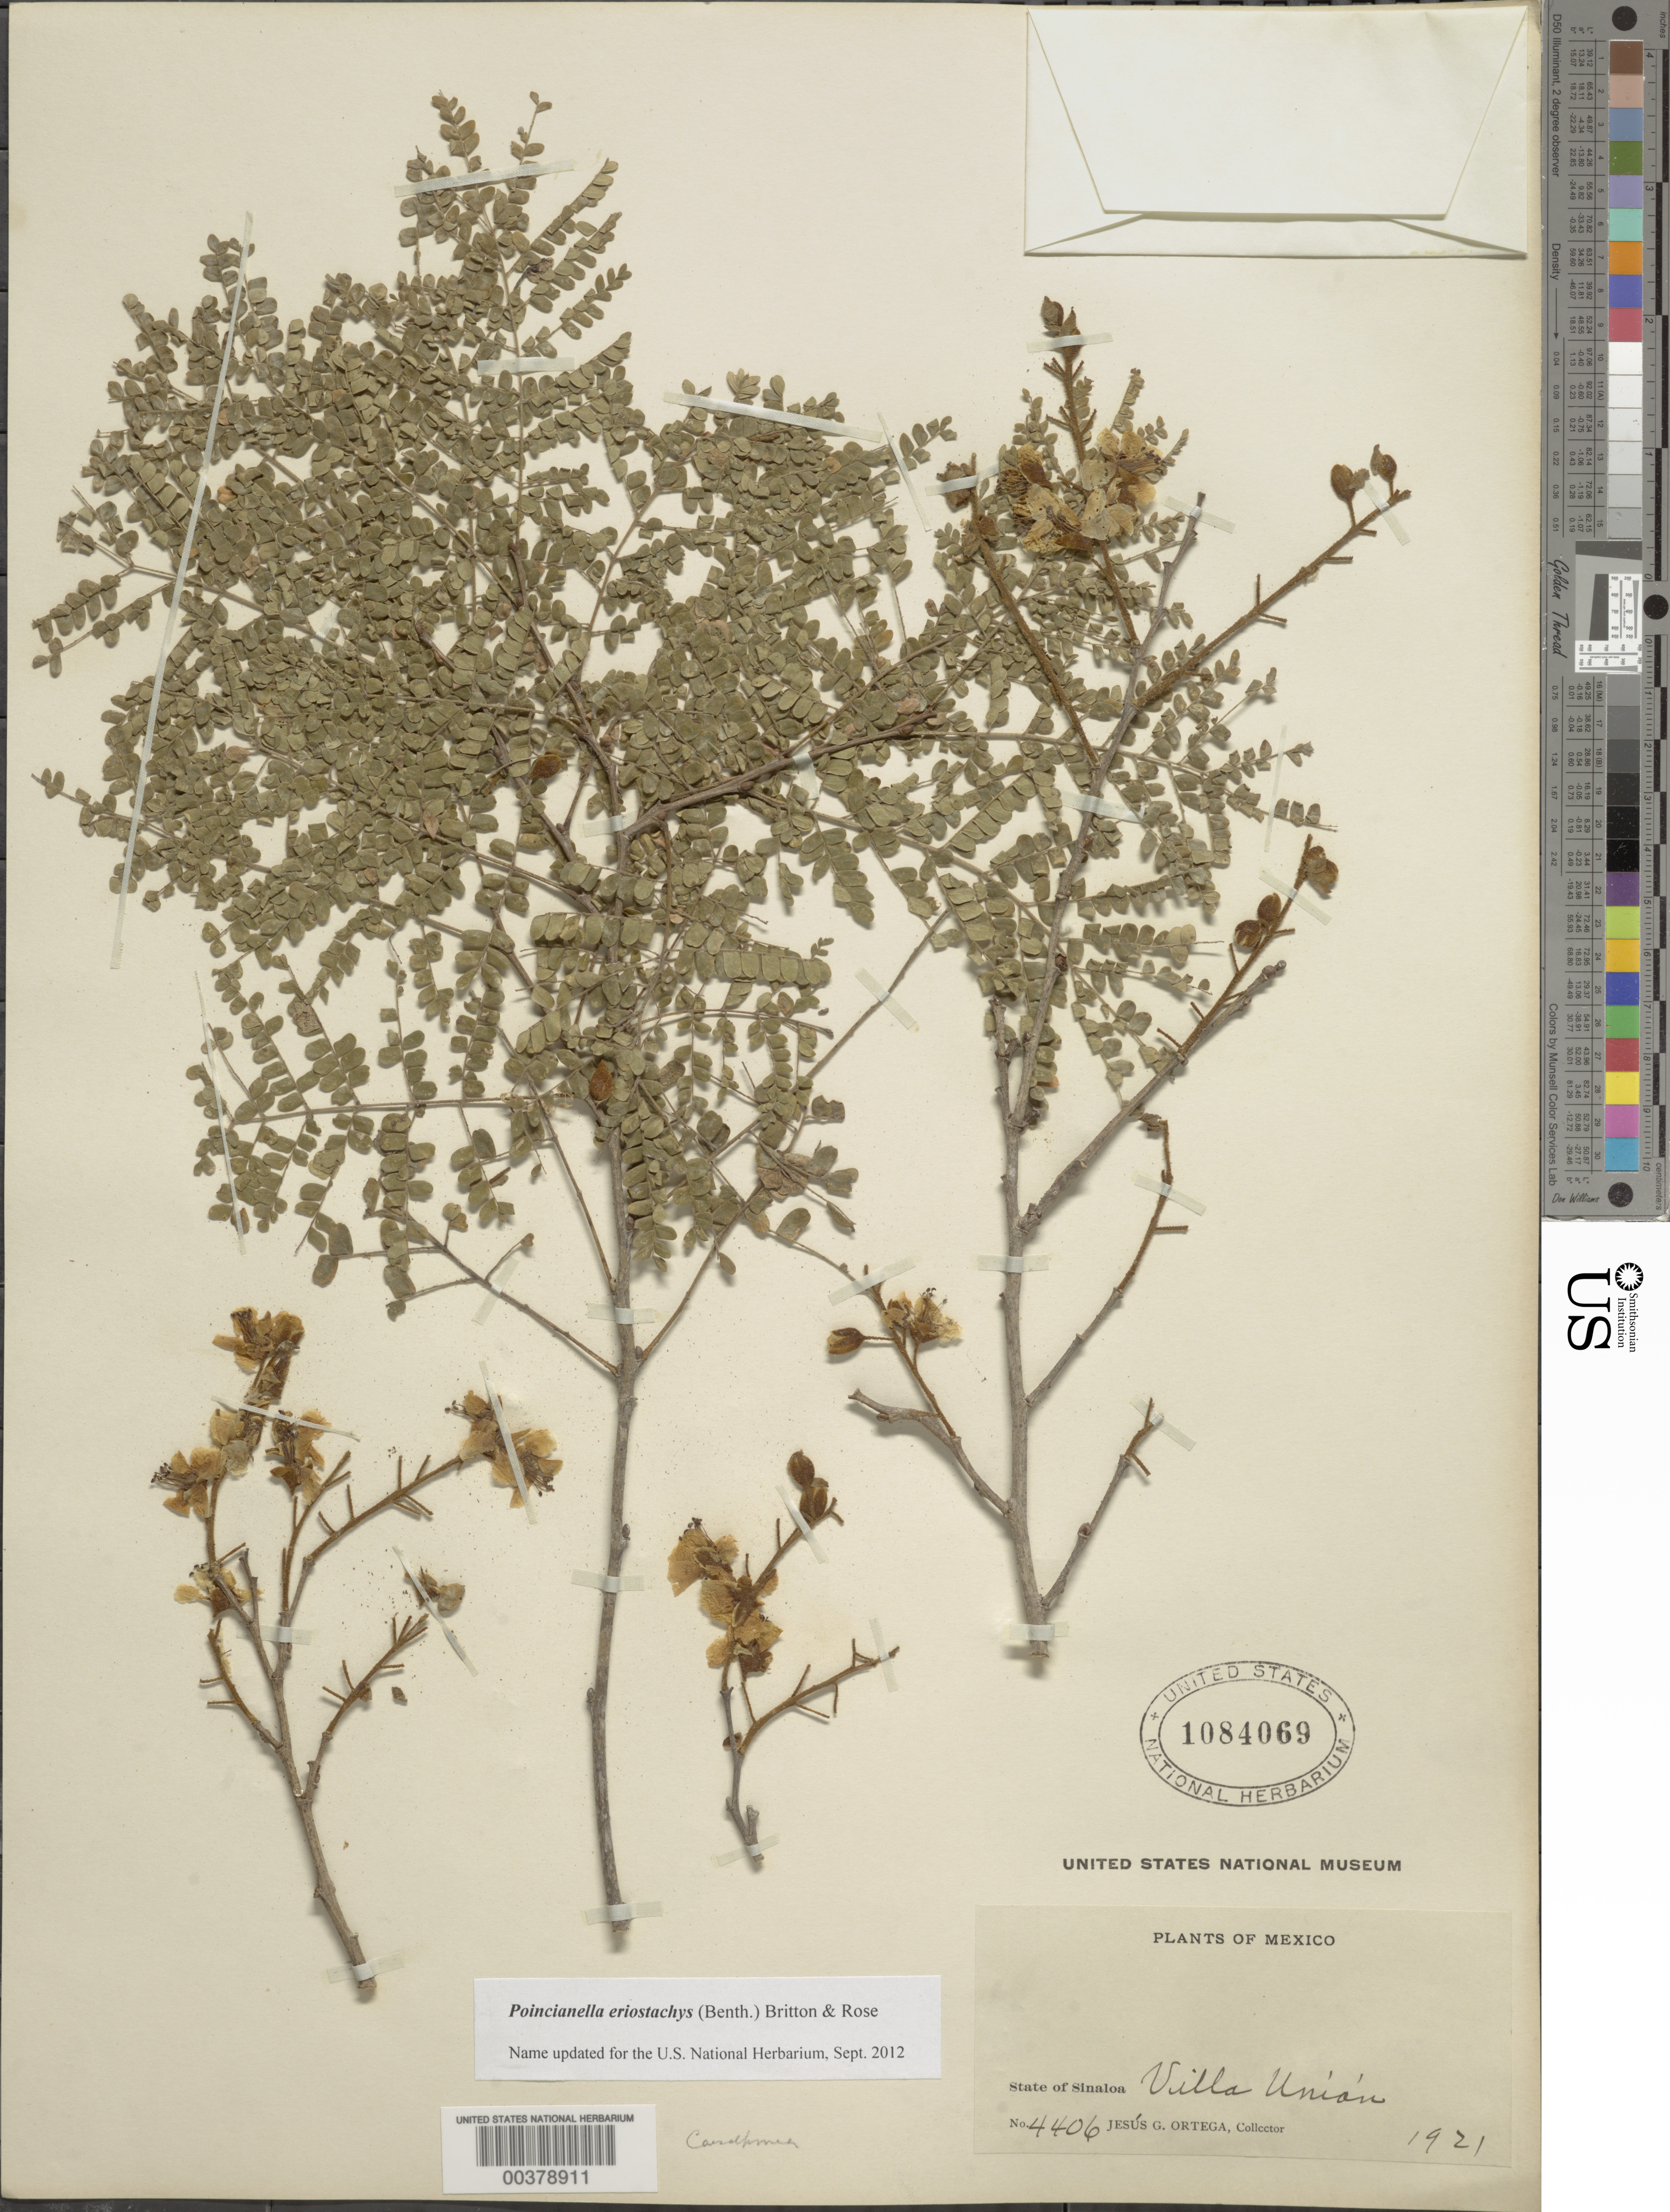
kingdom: Plantae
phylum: Tracheophyta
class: Magnoliopsida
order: Fabales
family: Fabaceae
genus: Cenostigma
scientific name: Cenostigma eriostachys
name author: (Benth.) Gagnon & G.P. Lewis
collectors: J. Ortega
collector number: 4406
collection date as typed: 1921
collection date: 1921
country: Mexico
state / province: Sinaloa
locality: Villa union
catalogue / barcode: US 1084069